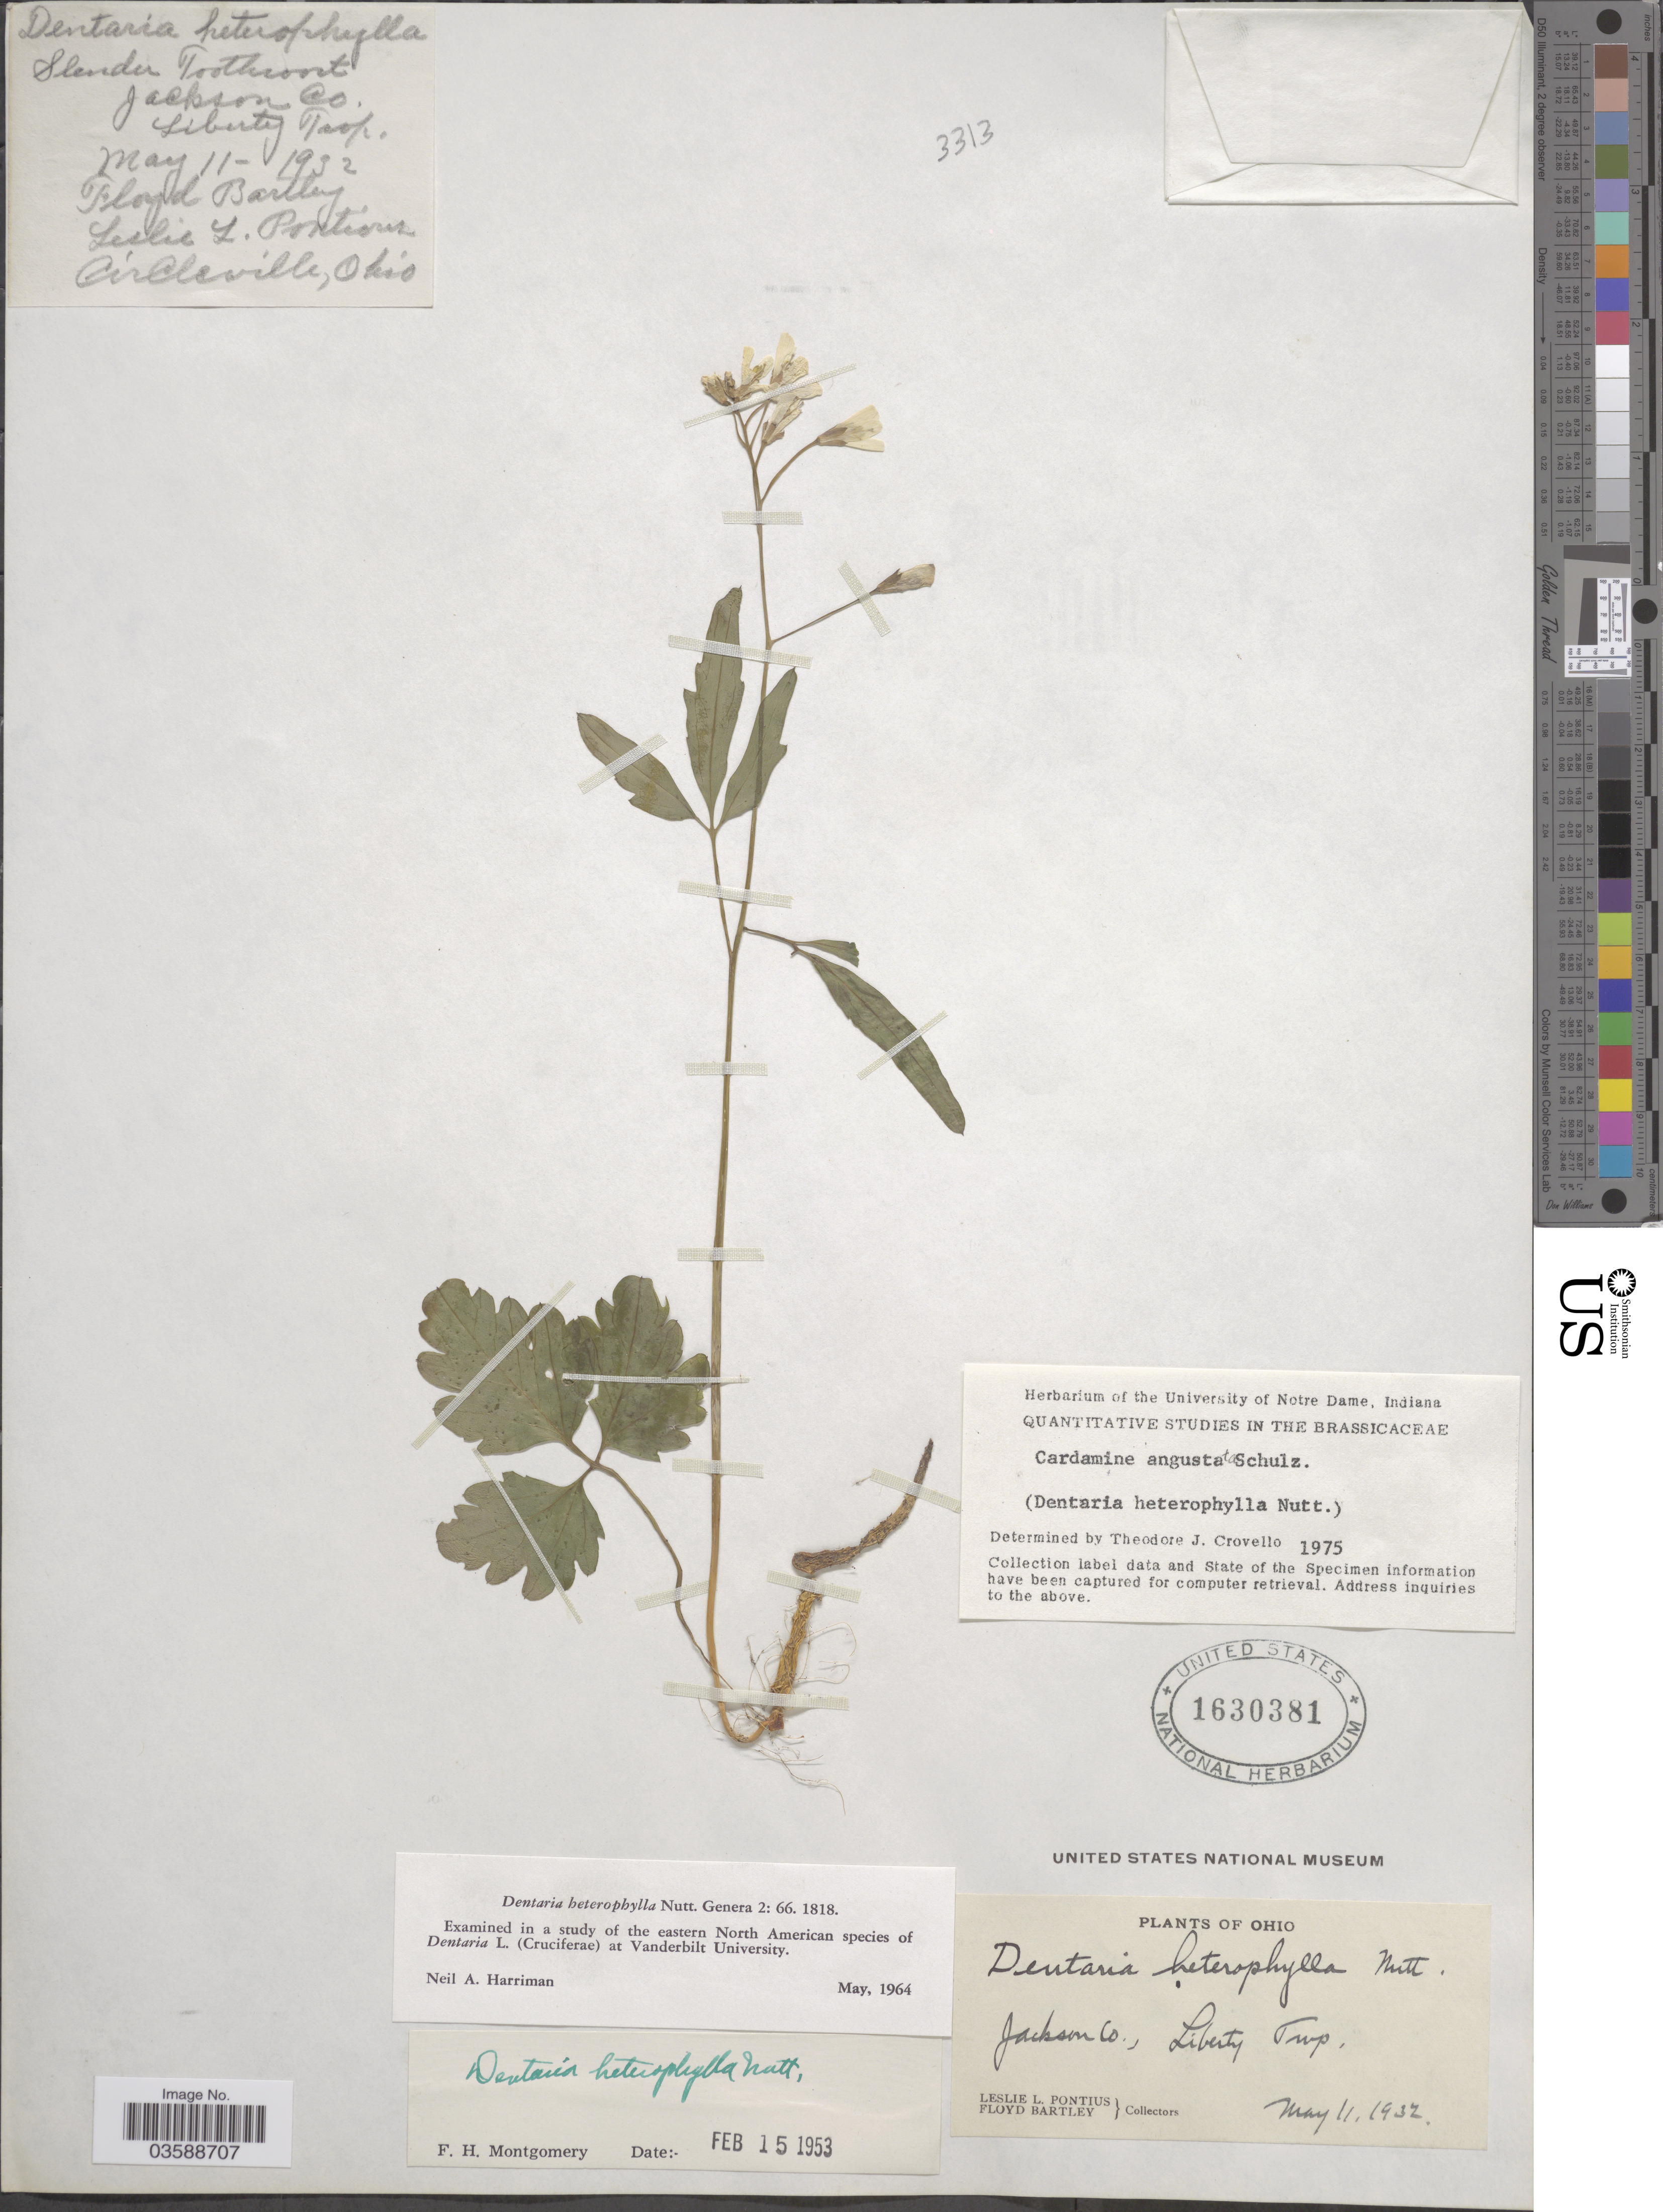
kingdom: Plantae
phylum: Tracheophyta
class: Magnoliopsida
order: Brassicales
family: Brassicaceae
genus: Cardamine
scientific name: Cardamine angustata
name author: O.E. Schulz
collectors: F. Bartley & L. L. Pontious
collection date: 1932-05-11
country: United States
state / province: Ohio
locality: Jackson Co., Liberty Twp.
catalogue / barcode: US 1630381